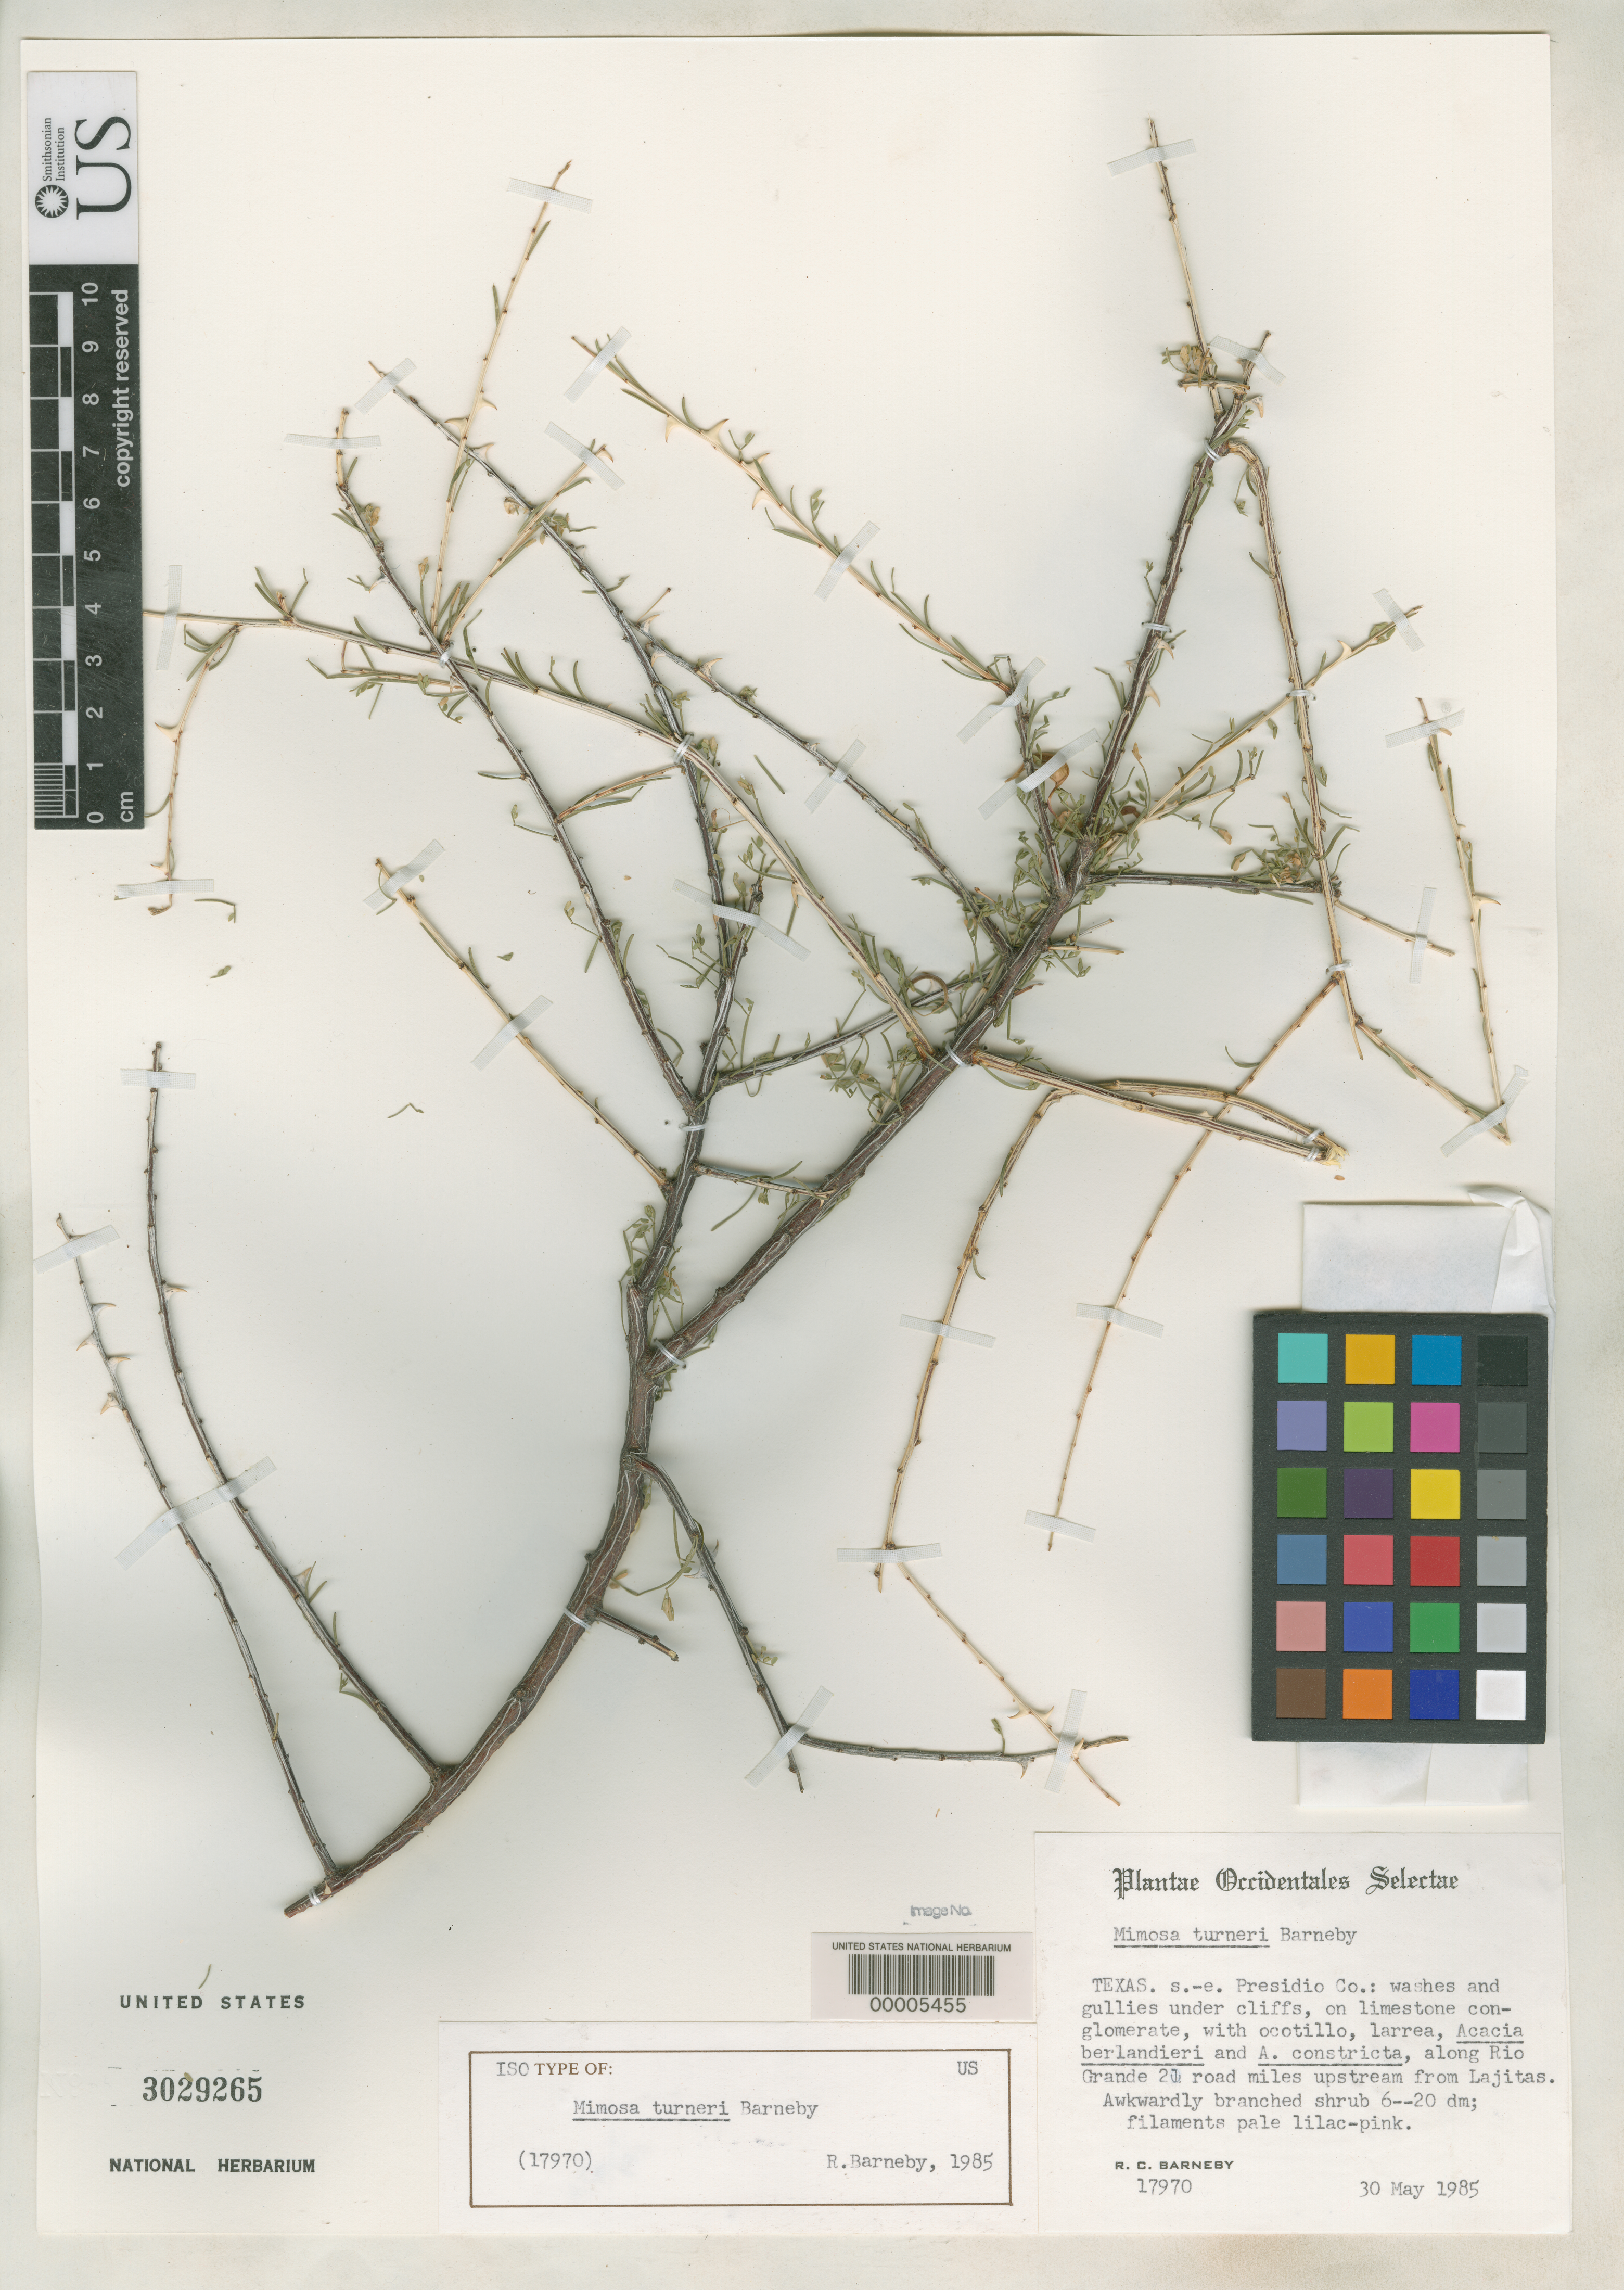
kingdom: Plantae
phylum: Tracheophyta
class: Magnoliopsida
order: Fabales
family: Fabaceae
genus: Mimosa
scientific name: Mimosa turneri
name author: Barneby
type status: Isotype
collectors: R. C. Barneby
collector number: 17970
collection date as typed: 30 May 1985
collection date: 1985-05-30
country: United States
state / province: Texas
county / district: Presidio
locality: Along Rio Grande 21 mi upstream from Lajitas.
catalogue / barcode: US 3029265A